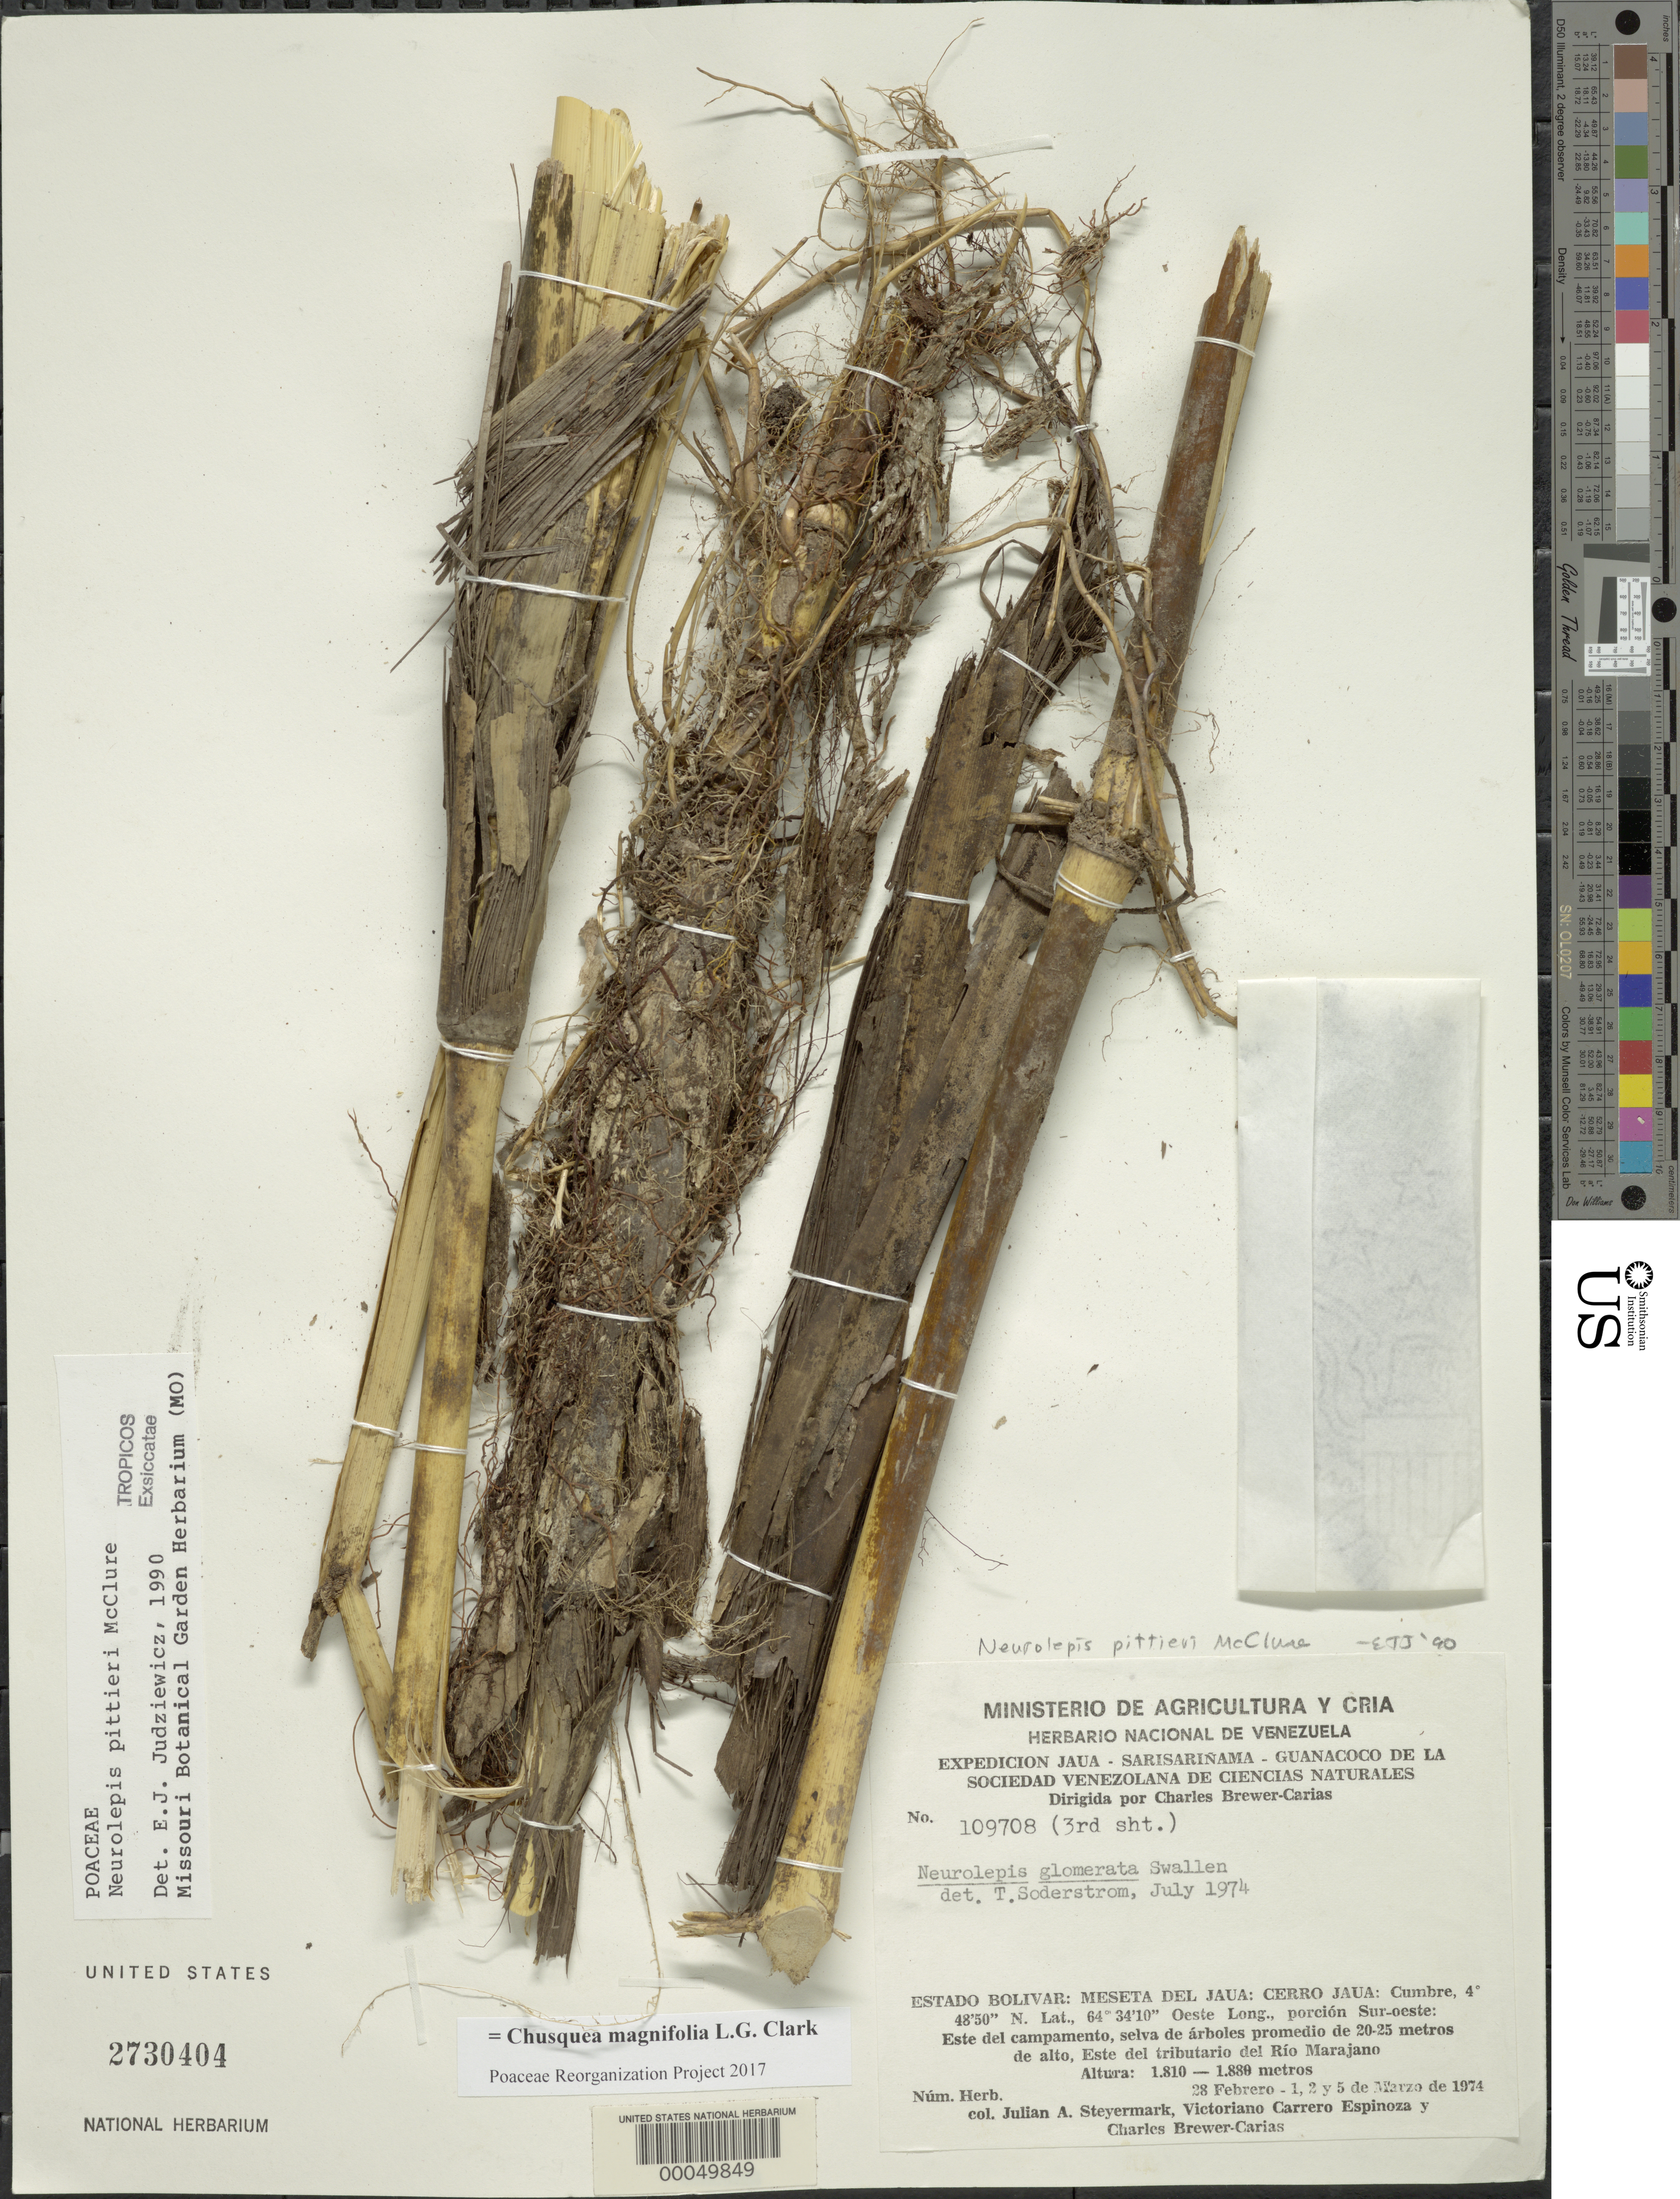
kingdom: Plantae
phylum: Tracheophyta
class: Liliopsida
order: Poales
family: Poaceae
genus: Chusquea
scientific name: Chusquea magnifolia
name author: L.G. Clark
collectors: J. Steyermark, V. Carreño E. & C. Brewer-Carias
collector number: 109708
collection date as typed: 28 Feb 1974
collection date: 1974-02-28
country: Venezuela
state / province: Bolivar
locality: Meseta del java; cerro jaua; cumbre, este del campamento, este del tributario del rio marajano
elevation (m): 1810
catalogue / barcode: US 2730404